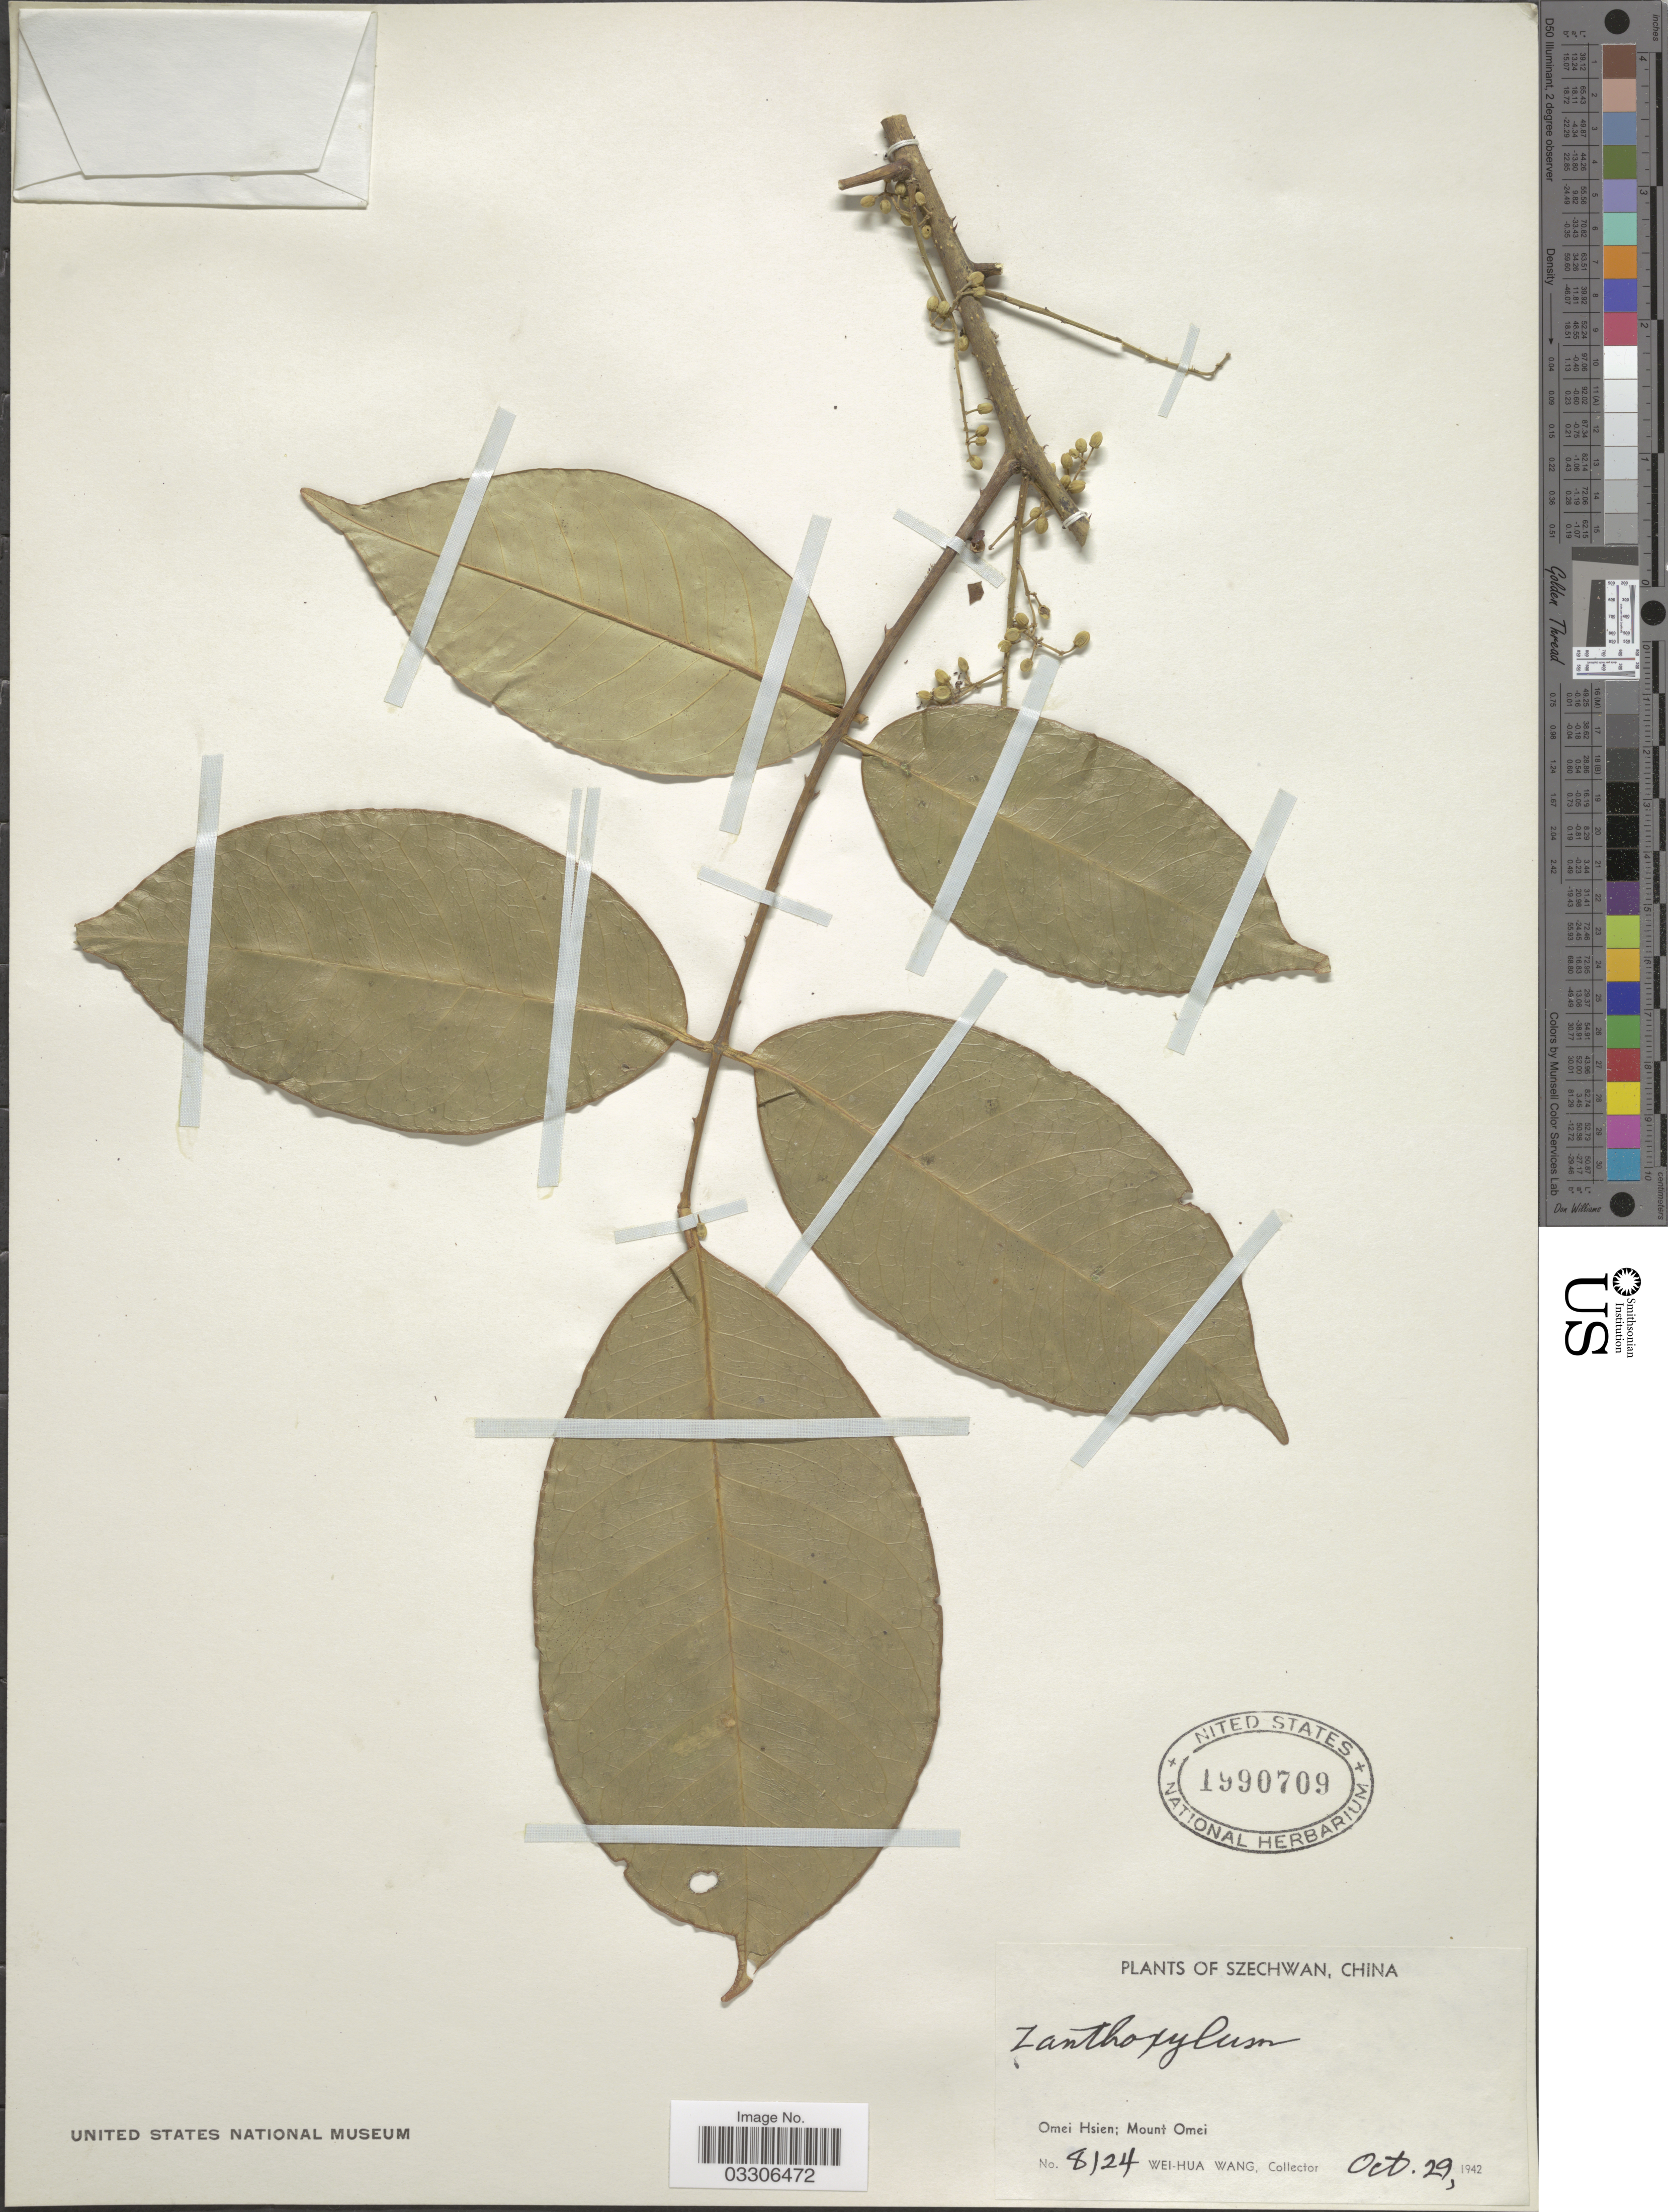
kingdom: Plantae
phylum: Tracheophyta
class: Magnoliopsida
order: Sapindales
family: Rutaceae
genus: Zanthoxylum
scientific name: Zanthoxylum sp.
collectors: W. Wang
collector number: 8124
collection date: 1942-10-29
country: China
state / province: Sichuan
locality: Szechwan. Omei Hsien; Mount Omei.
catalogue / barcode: US 1990709